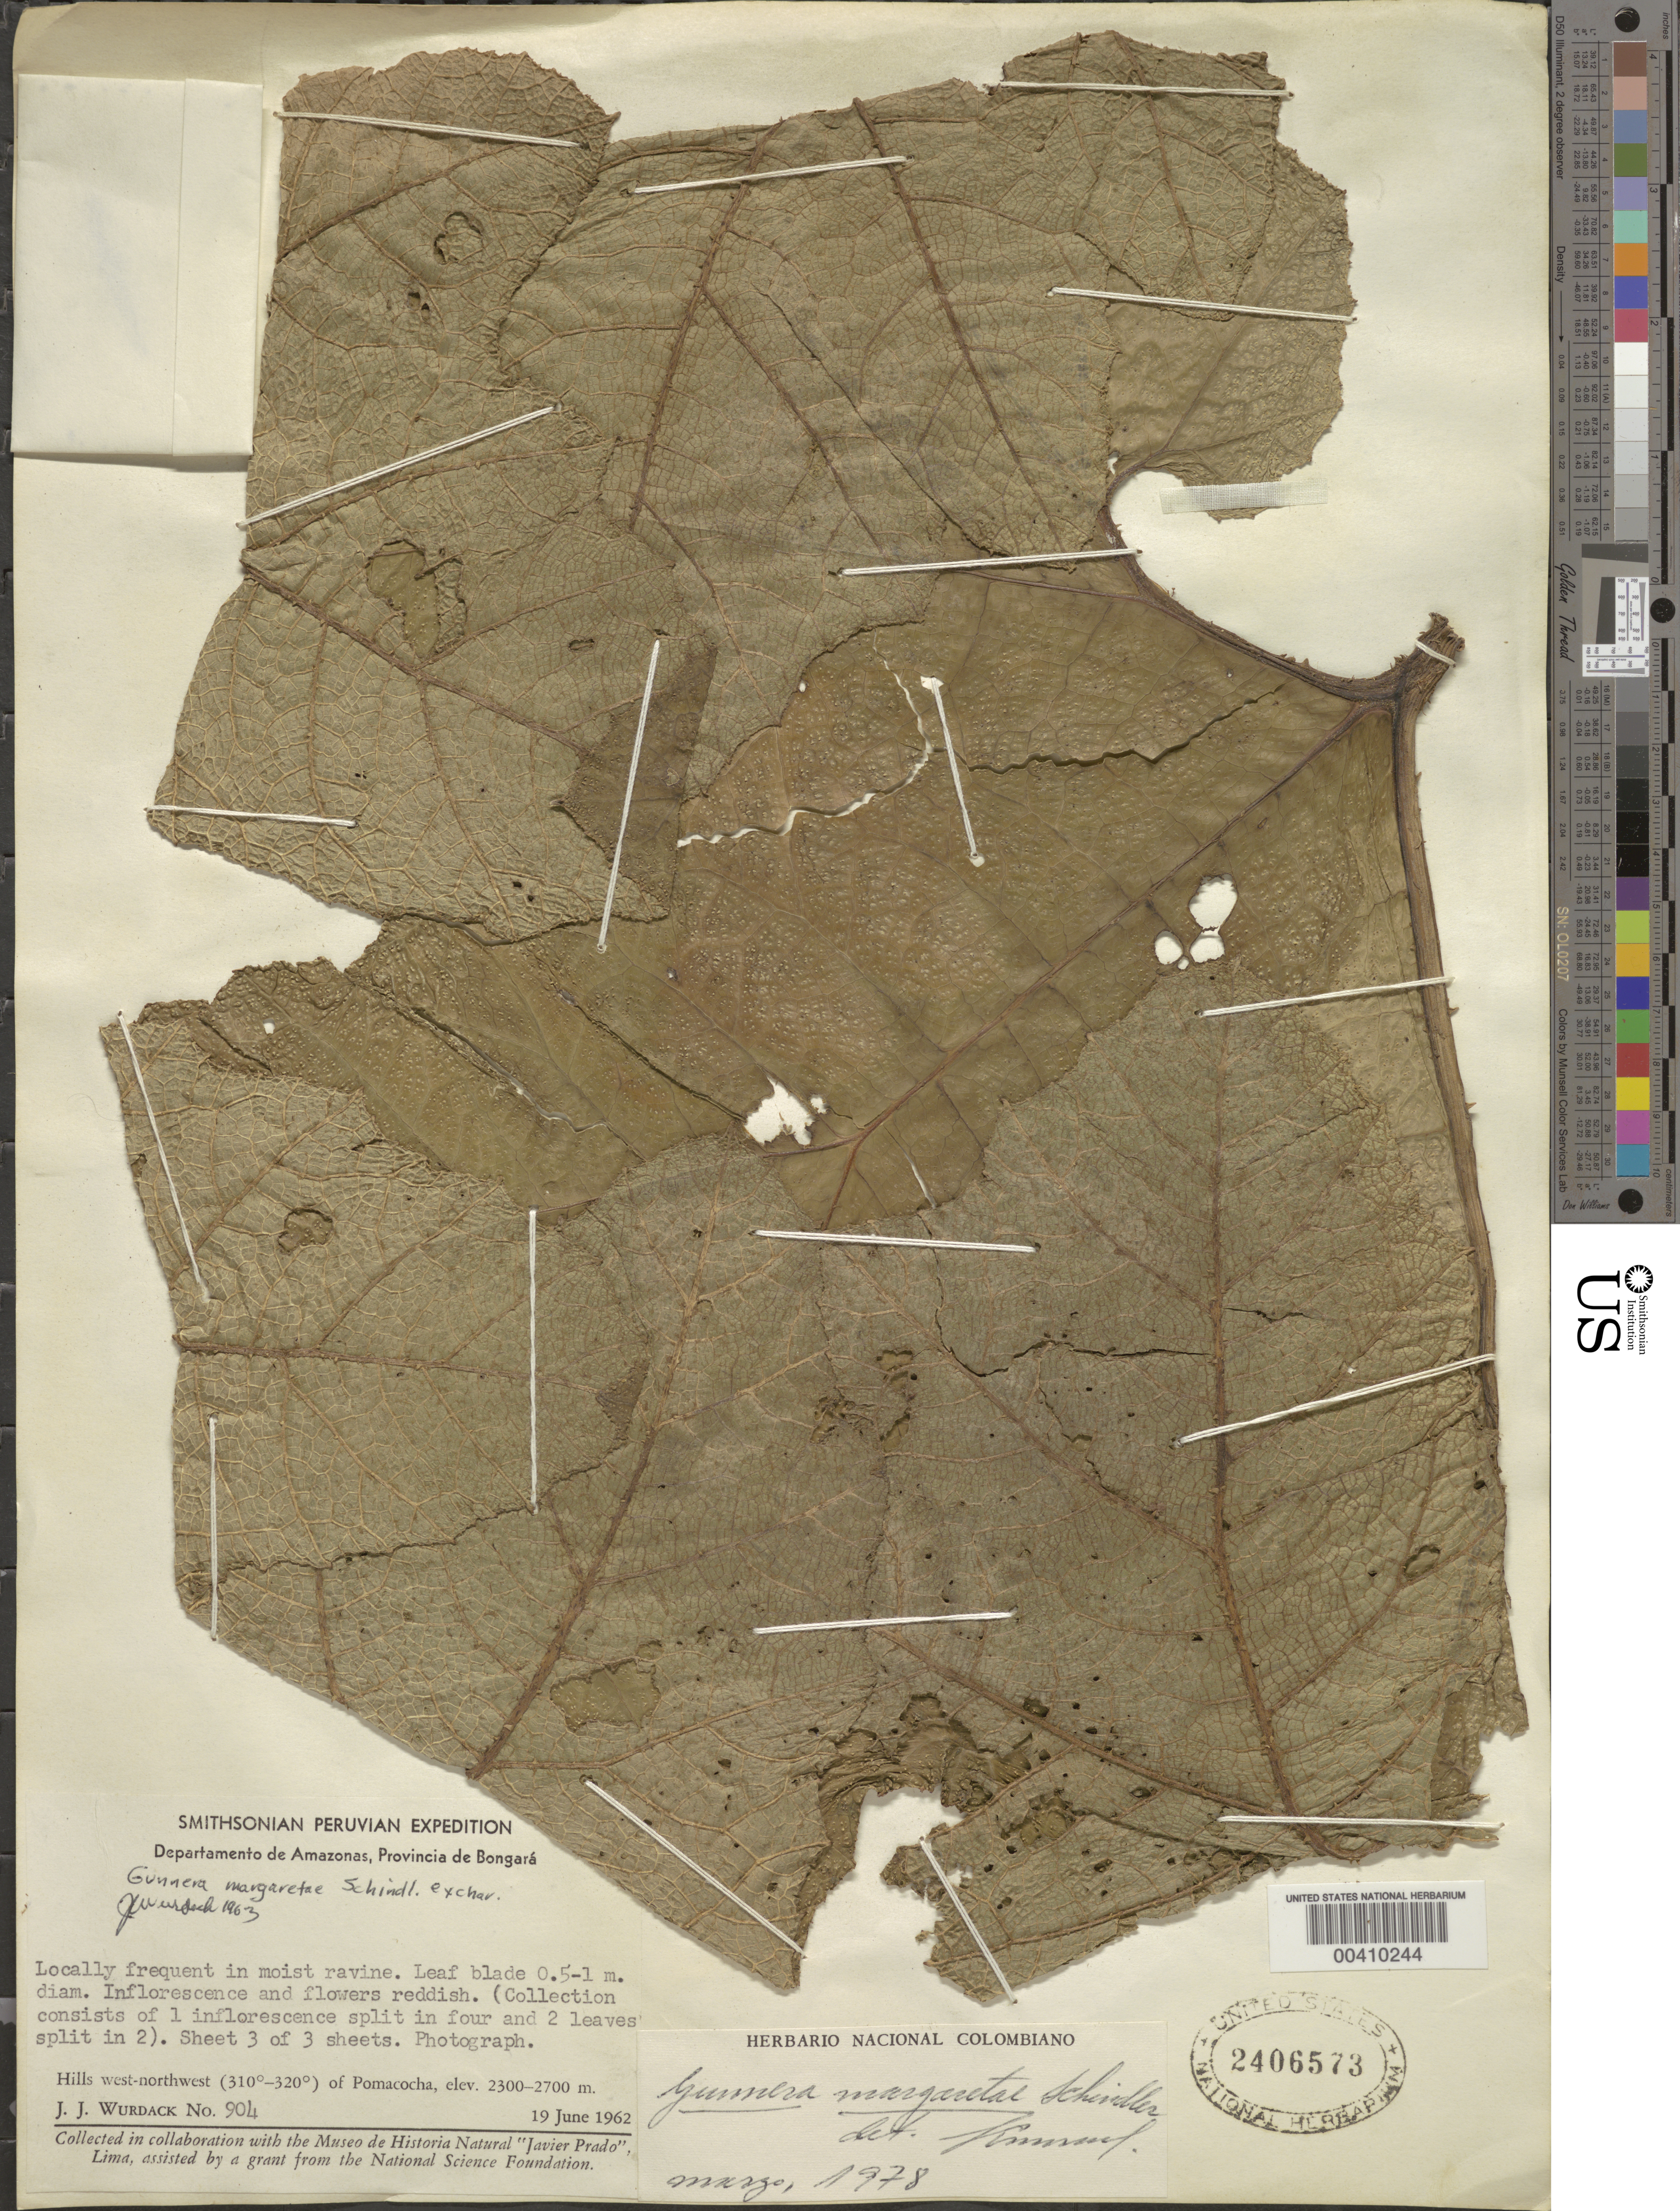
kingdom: Plantae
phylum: Tracheophyta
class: Magnoliopsida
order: Gunnerales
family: Gunneraceae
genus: Gunnera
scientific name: Gunnera margaretae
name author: Schindl.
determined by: Wurdack, John J., (US), US (UNITED STATES)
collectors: J. J. Wurdack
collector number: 904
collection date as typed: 19 Jun 1962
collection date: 1962-06-19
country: Peru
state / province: Amazonas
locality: hills NNW (310° - 320°) of Pomacocha. [Provincia de?] Huánuco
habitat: Moist ravine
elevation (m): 2300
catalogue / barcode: US 2406573